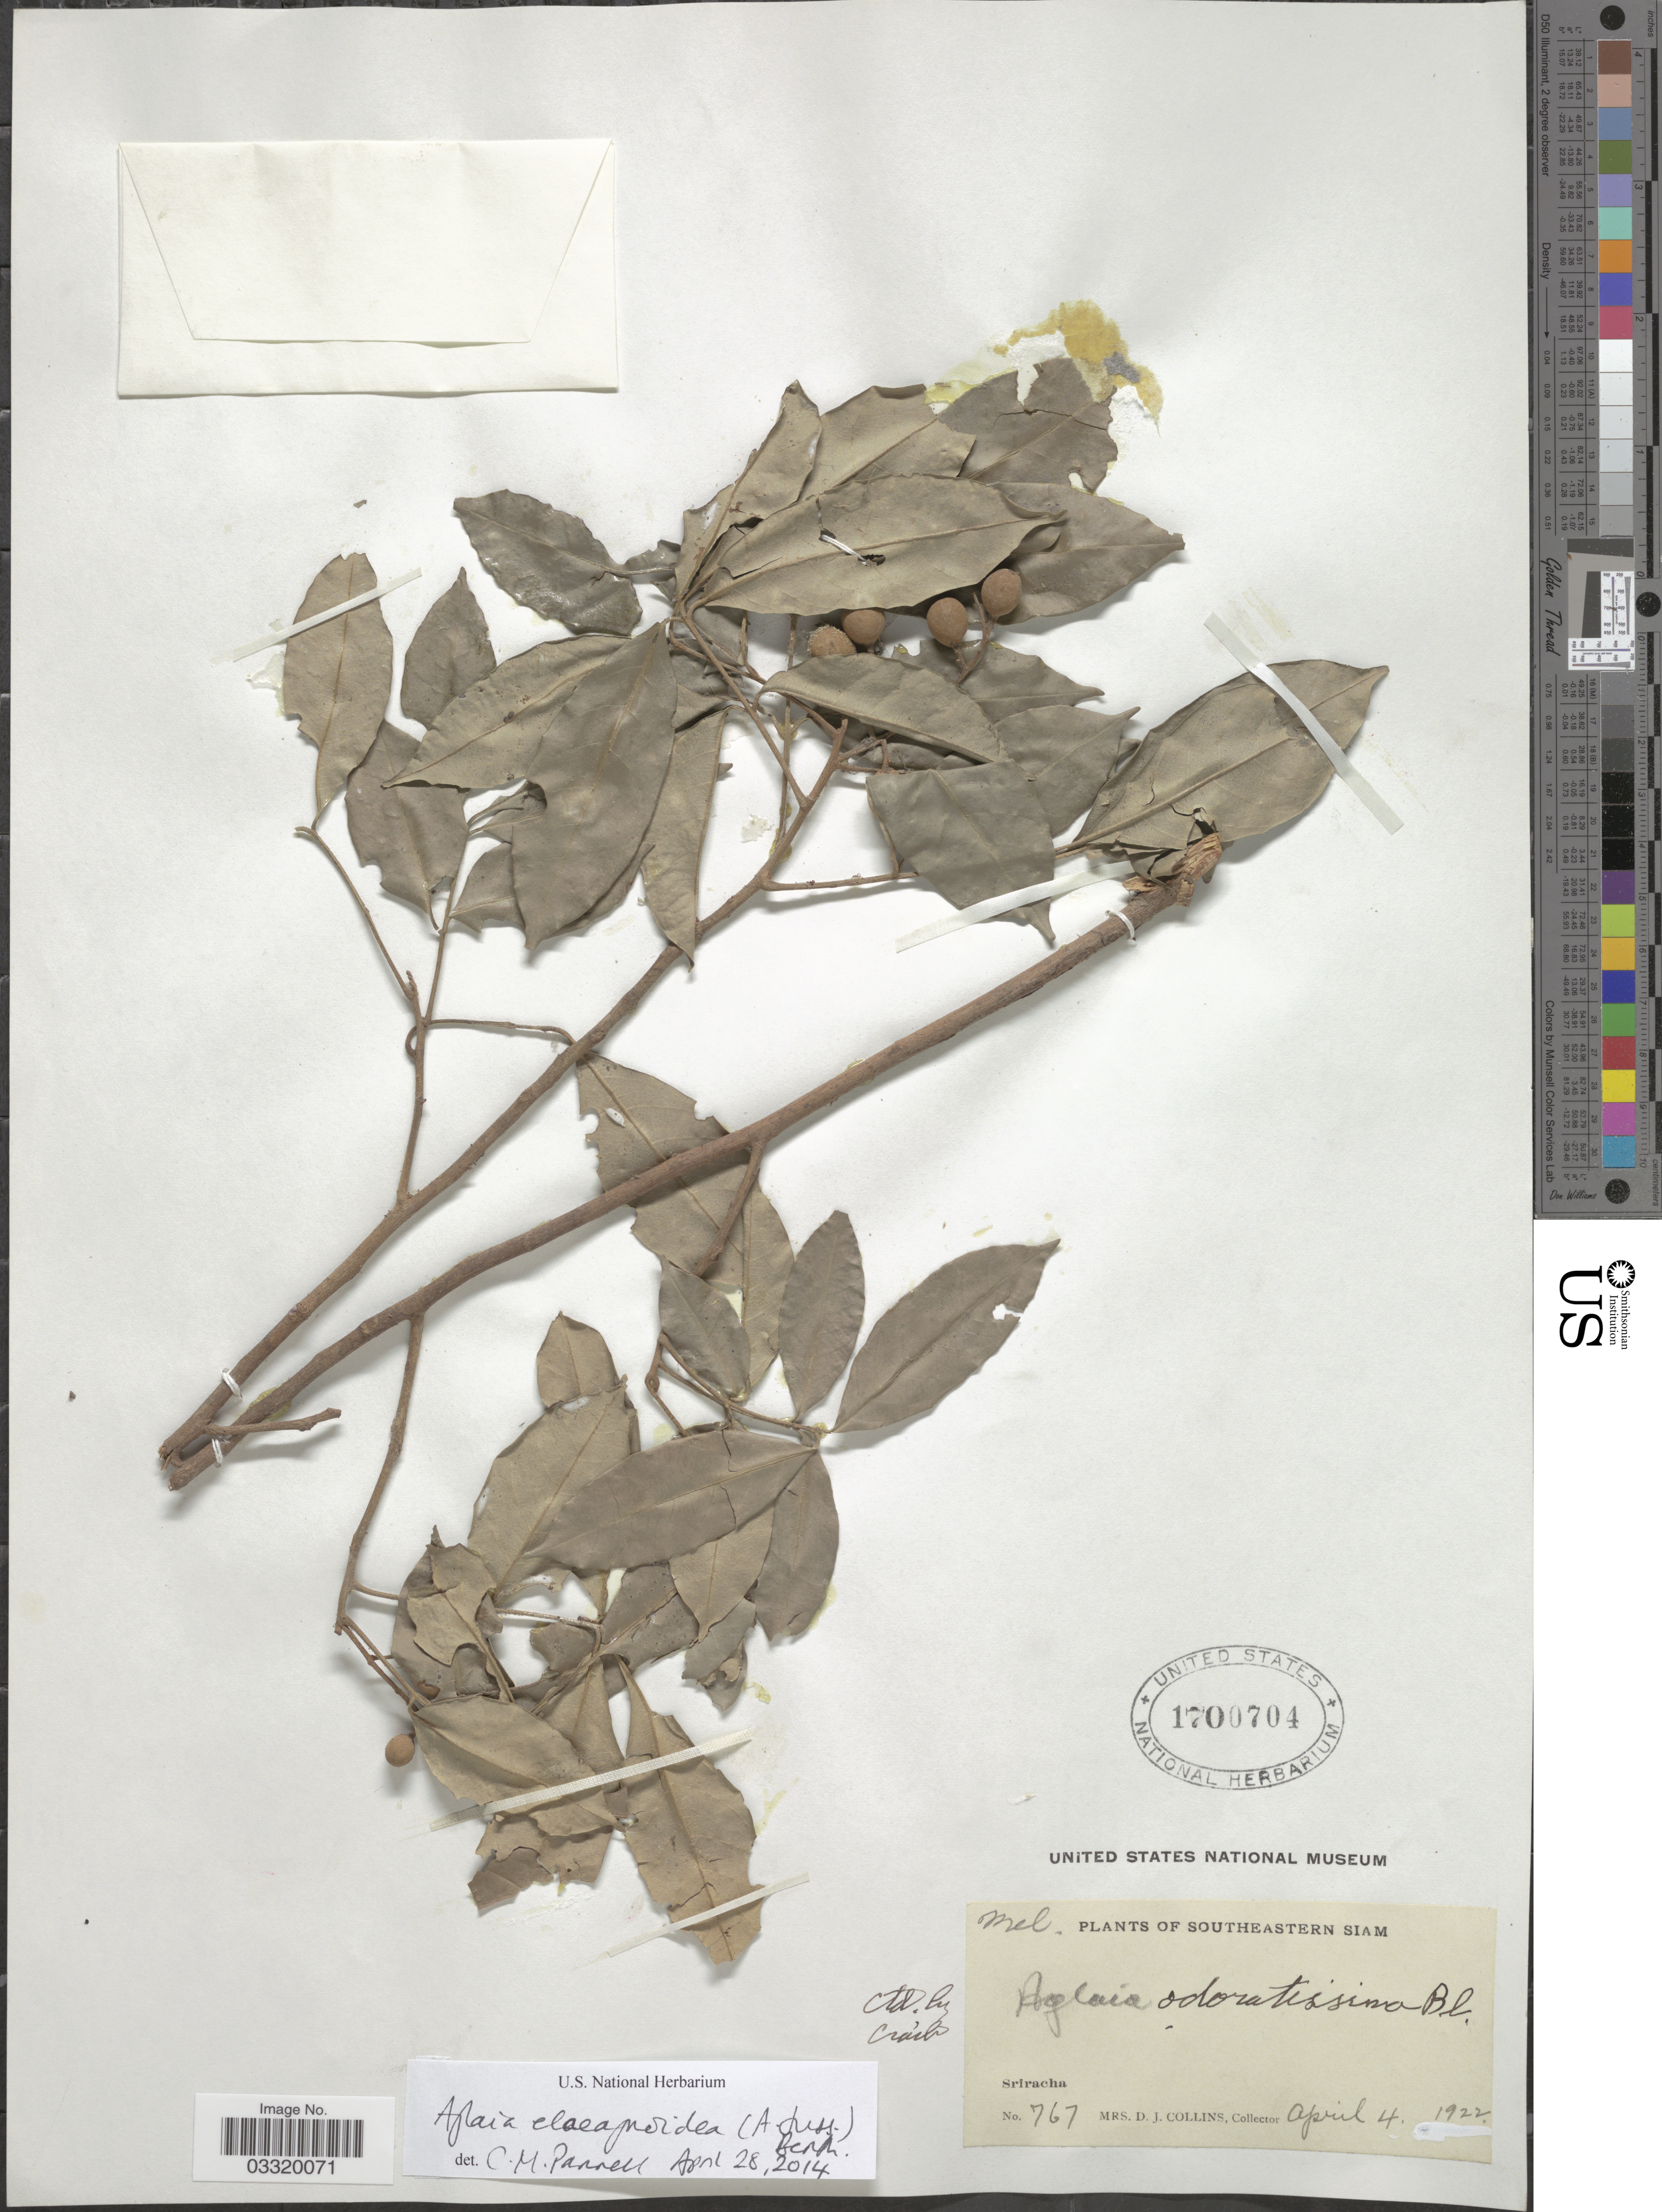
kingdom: Plantae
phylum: Tracheophyta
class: Magnoliopsida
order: Sapindales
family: Meliaceae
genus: Aglaia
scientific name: Aglaia elaeagnoidea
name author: (A. Juss.) Benth.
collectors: Mrs. D. J. Collins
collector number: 767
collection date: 1922-04-04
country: Thailand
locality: Southeastern Siam. Sriracha.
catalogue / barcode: US 1700704